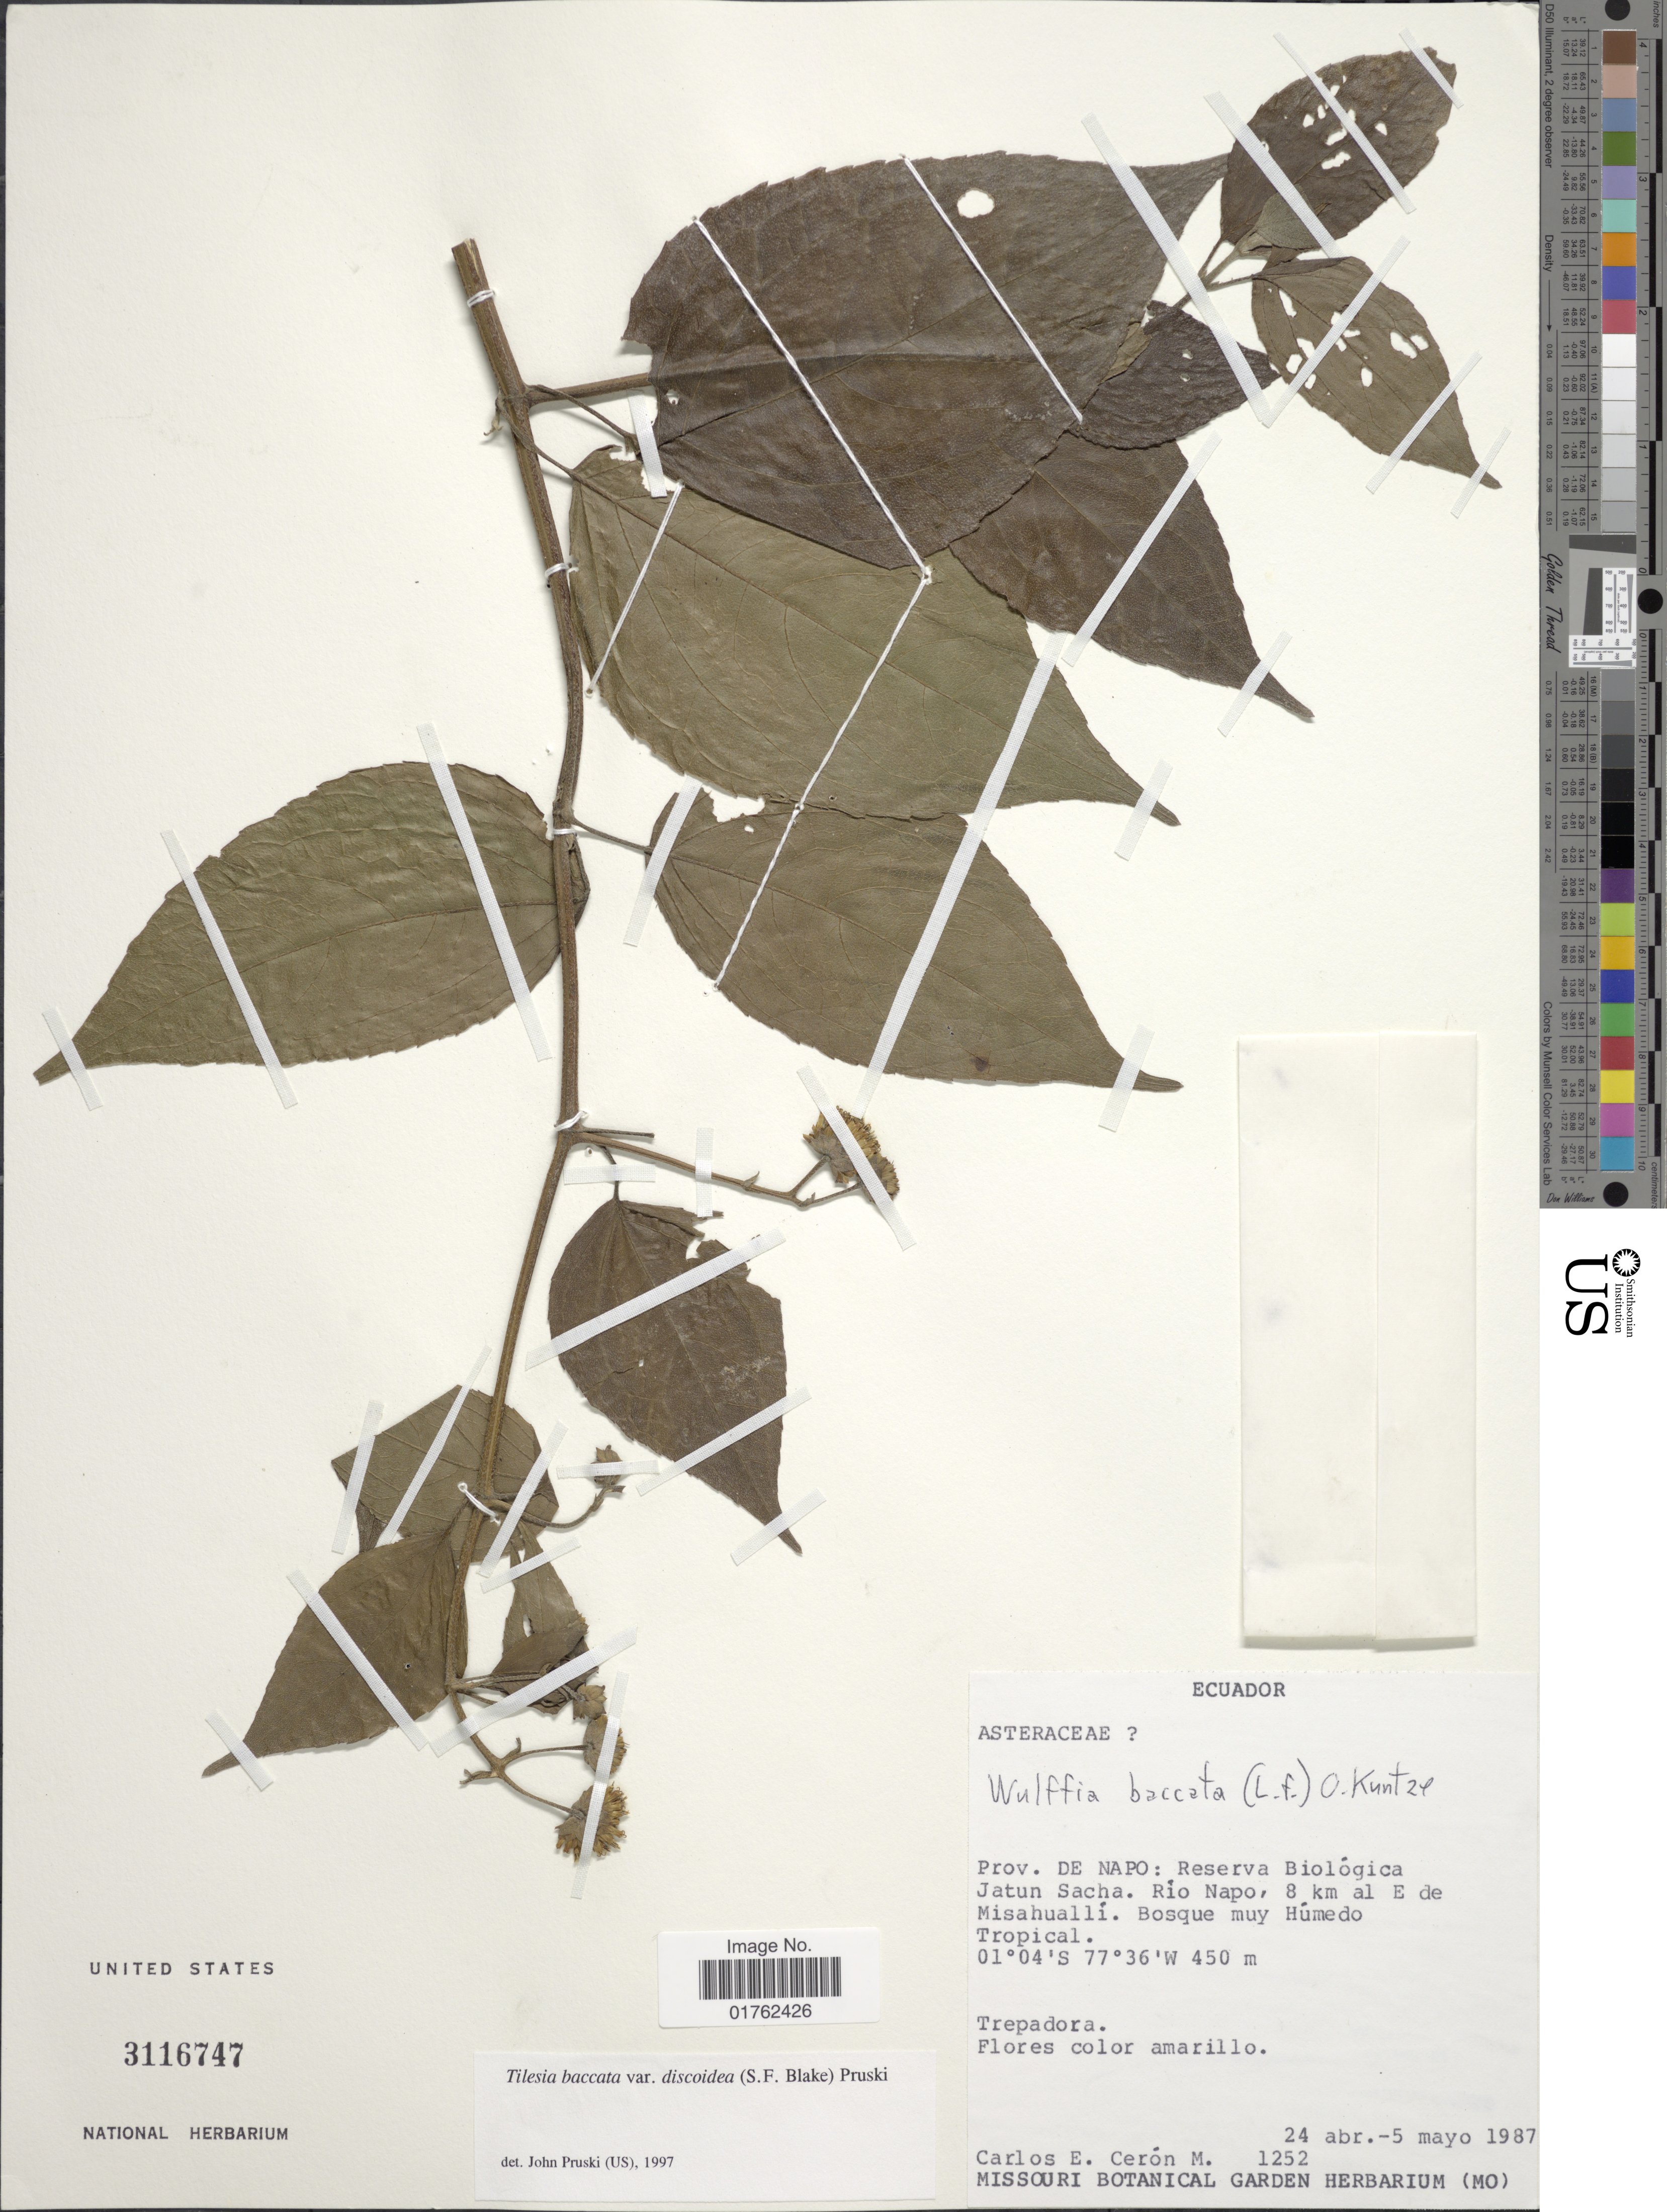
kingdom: Plantae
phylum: Tracheophyta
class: Magnoliopsida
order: Asterales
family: Asteraceae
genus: Wulffia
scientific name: Wulffia baccata var. discoidea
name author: S.F. Blake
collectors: C. E. Cerón M.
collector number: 1252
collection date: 1987-04-24/1987-05-05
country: Ecuador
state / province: Napo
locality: Reserva Biologica Jatun Sacha, Rio Napo, 8 km al E de Misahualli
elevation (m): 450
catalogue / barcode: US 3116747